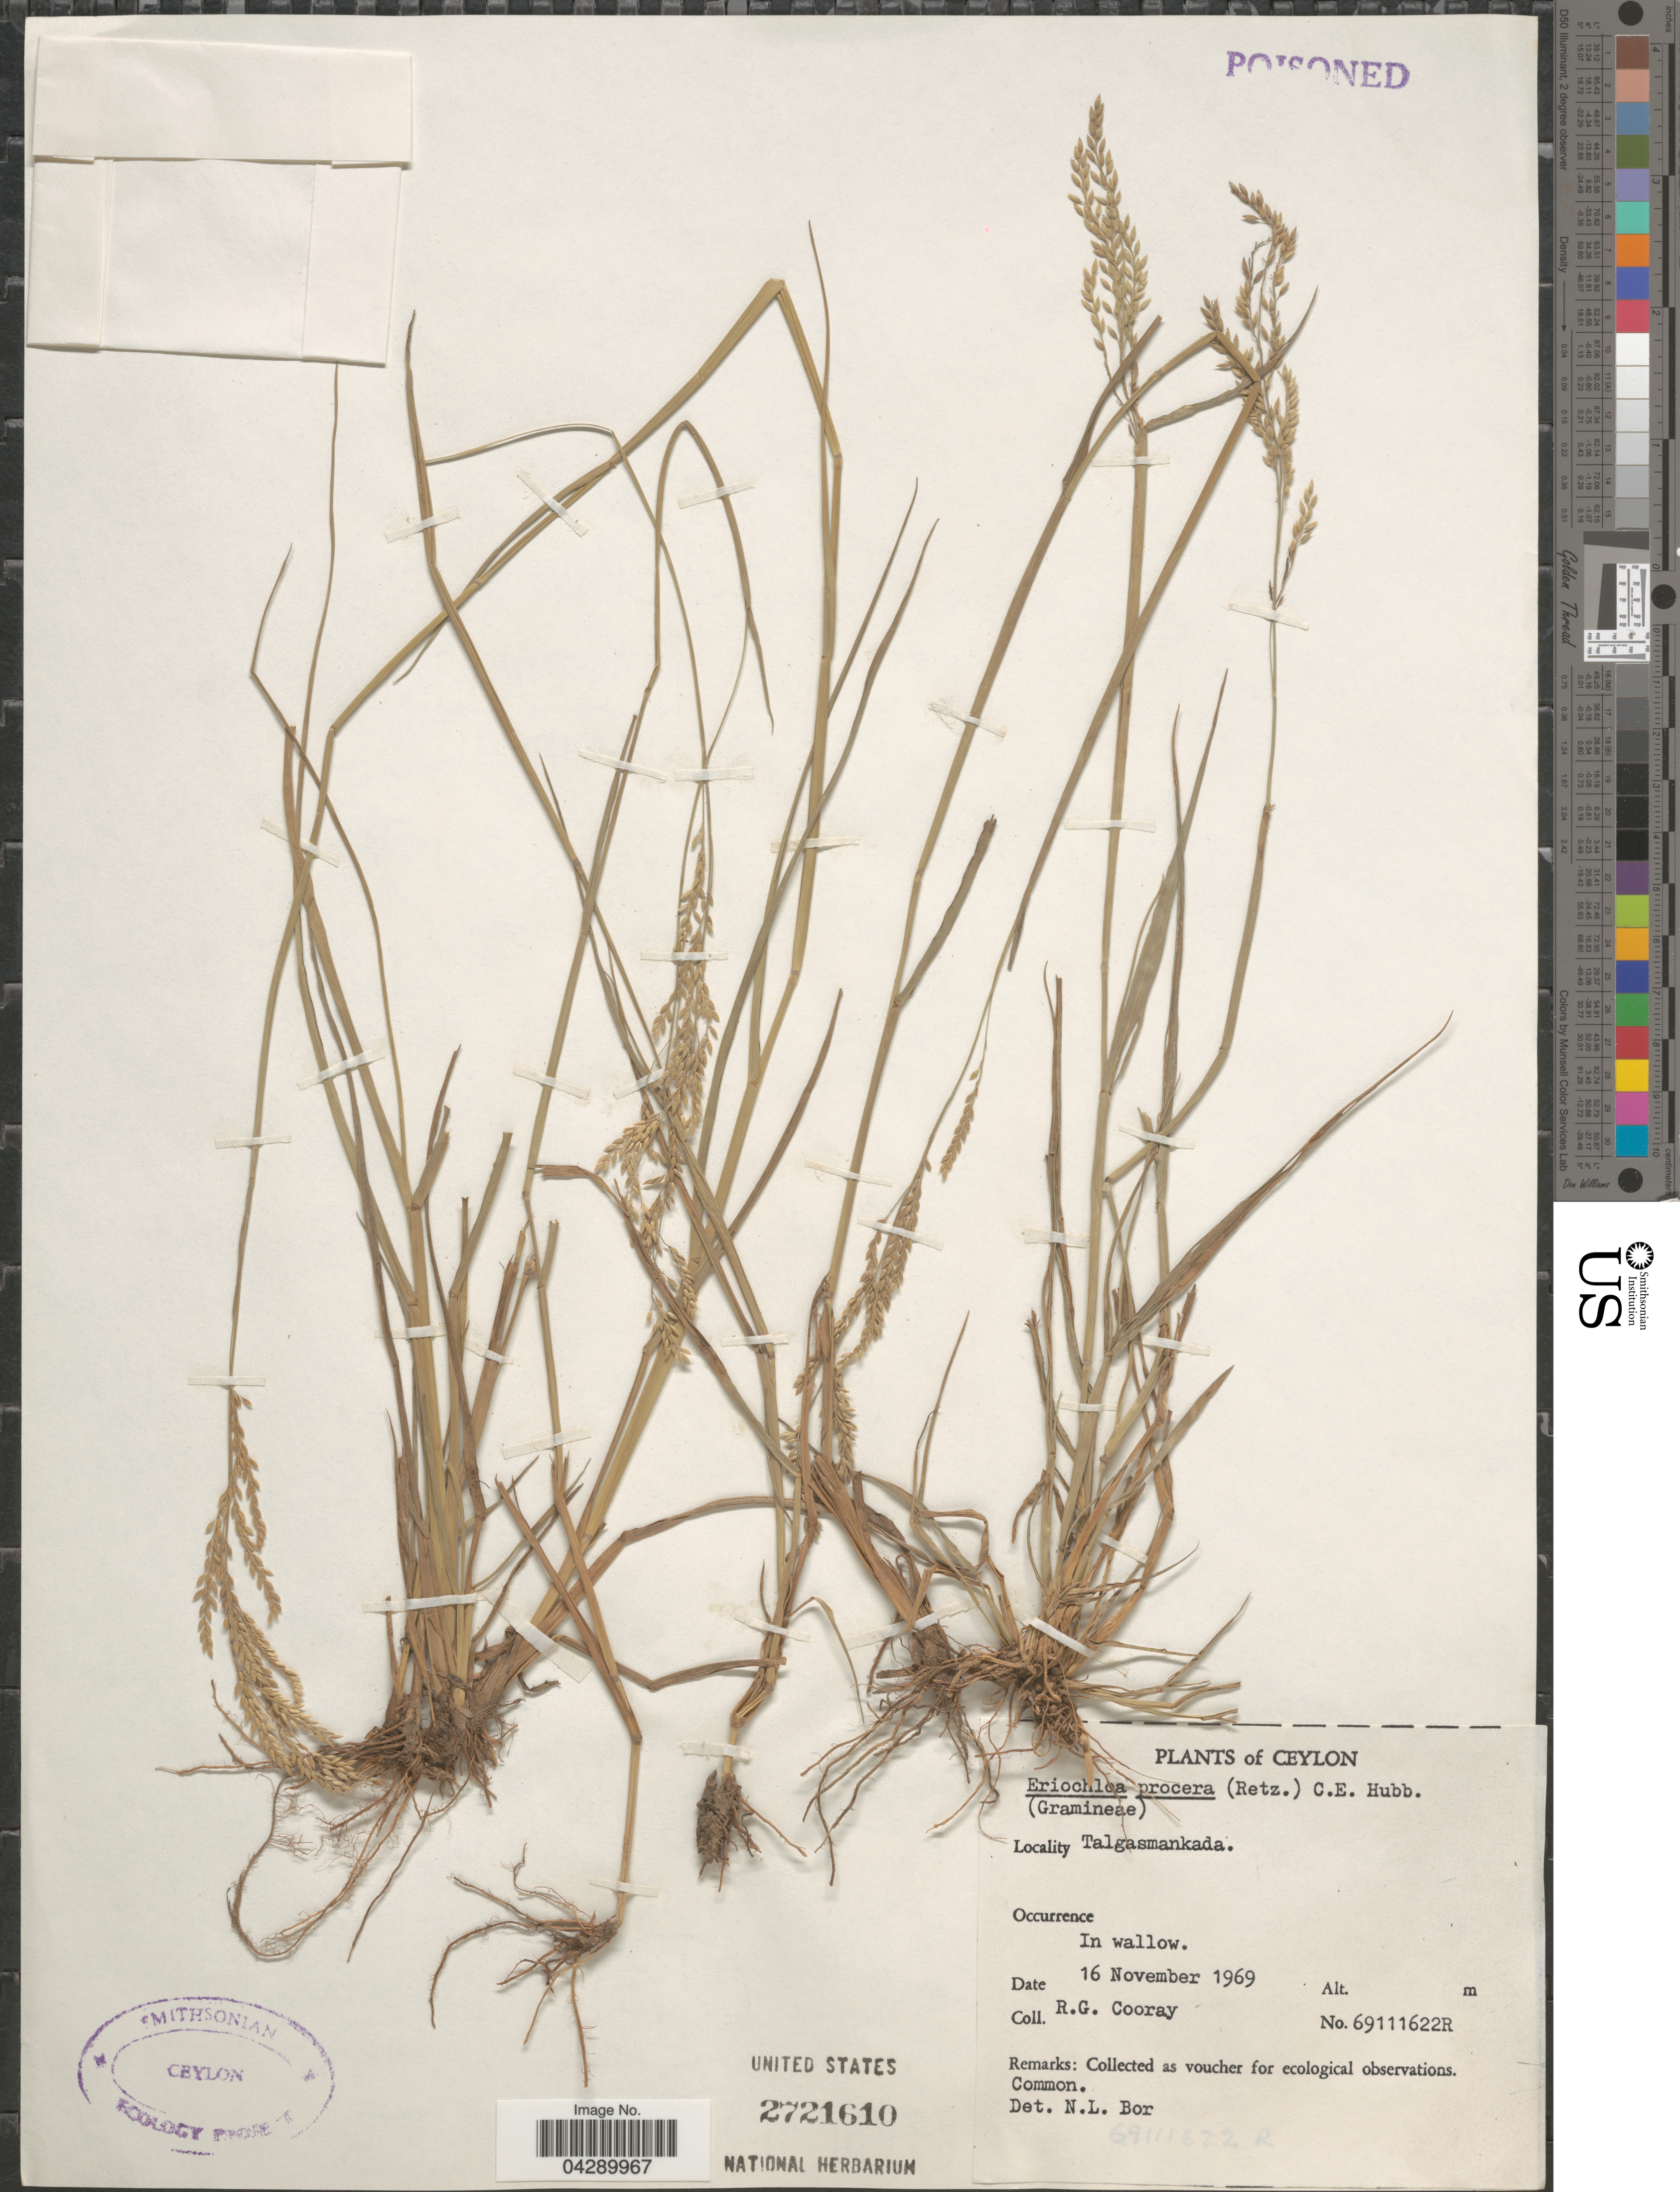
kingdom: Plantae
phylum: Tracheophyta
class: Liliopsida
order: Poales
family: Poaceae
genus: Eriochloa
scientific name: Eriochloa procera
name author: (Retz.) C.E. Hubb.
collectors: R. Cooray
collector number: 69111622R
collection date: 1969-11-16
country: Sri Lanka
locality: Ceylon. Talgasmankada.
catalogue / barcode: US 2721610